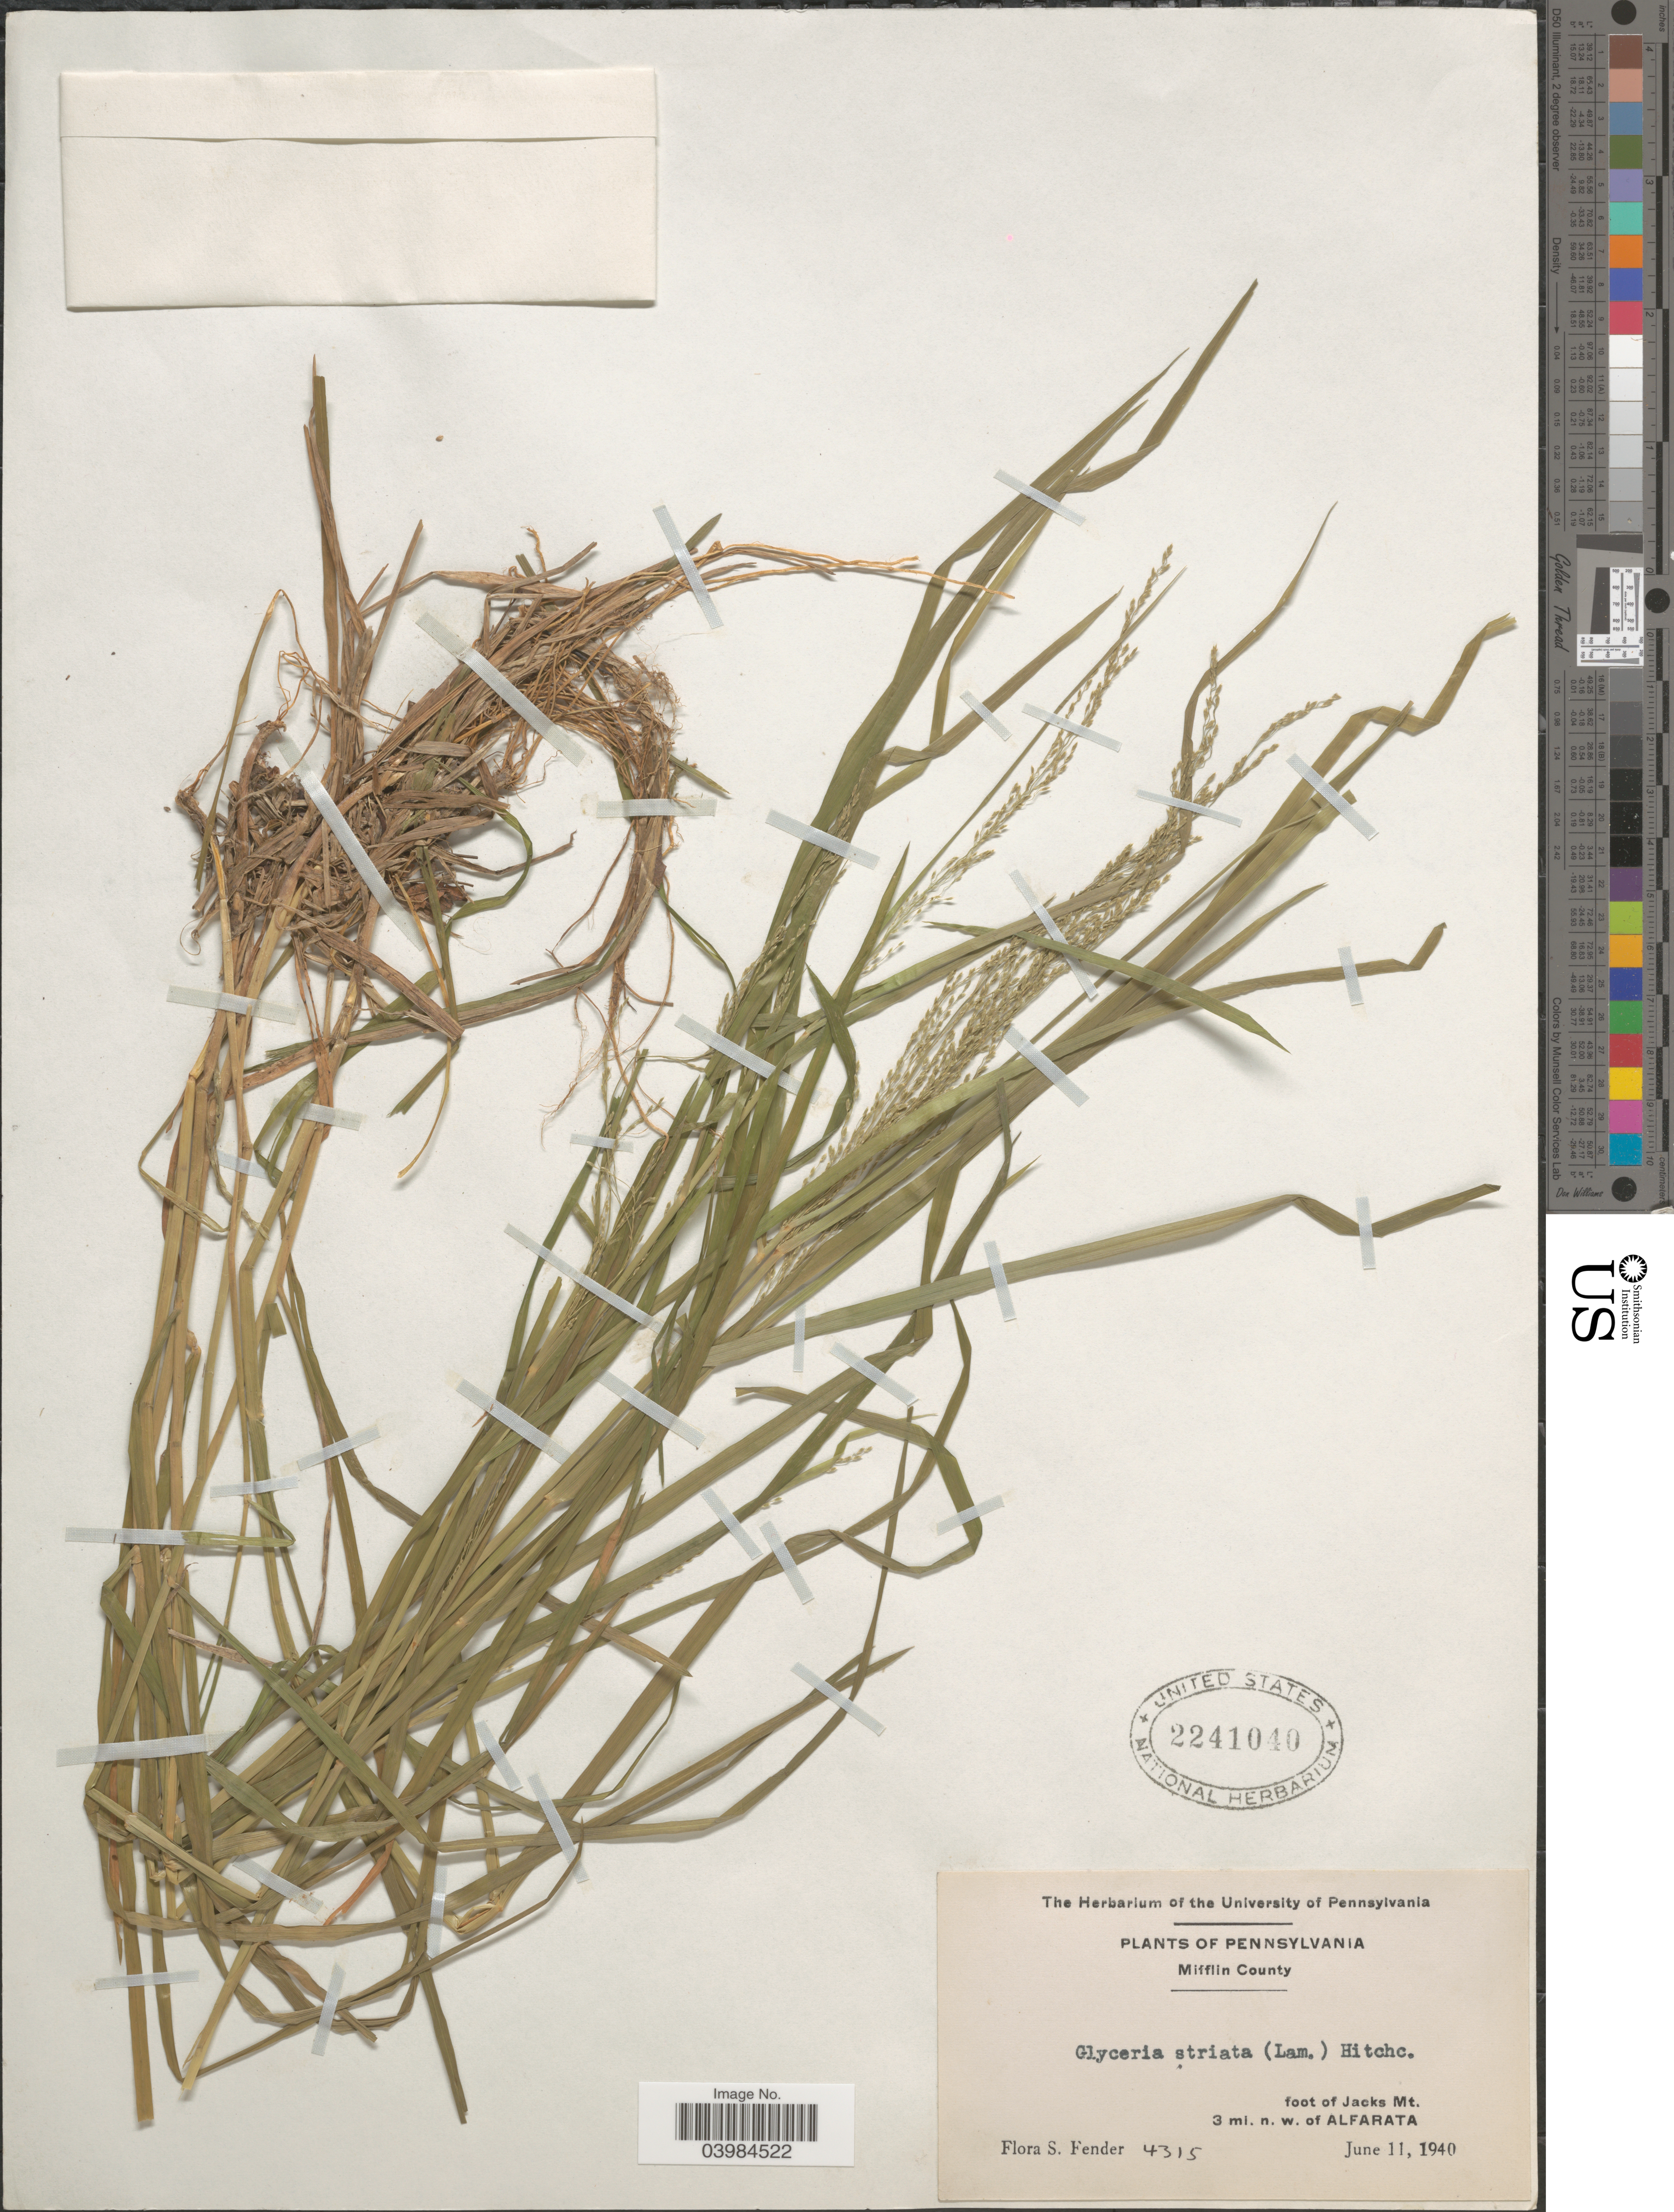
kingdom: Plantae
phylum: Tracheophyta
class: Liliopsida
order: Poales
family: Poaceae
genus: Glyceria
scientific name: Glyceria striata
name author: (Lam.) Hitchc.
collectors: F. Fender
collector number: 4315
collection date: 1940-06-11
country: United States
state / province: Pennsylvania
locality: Mifflin County. Foot of Jacks Mt. 3 mi. n.w. of Alfarata.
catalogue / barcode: US 2241040